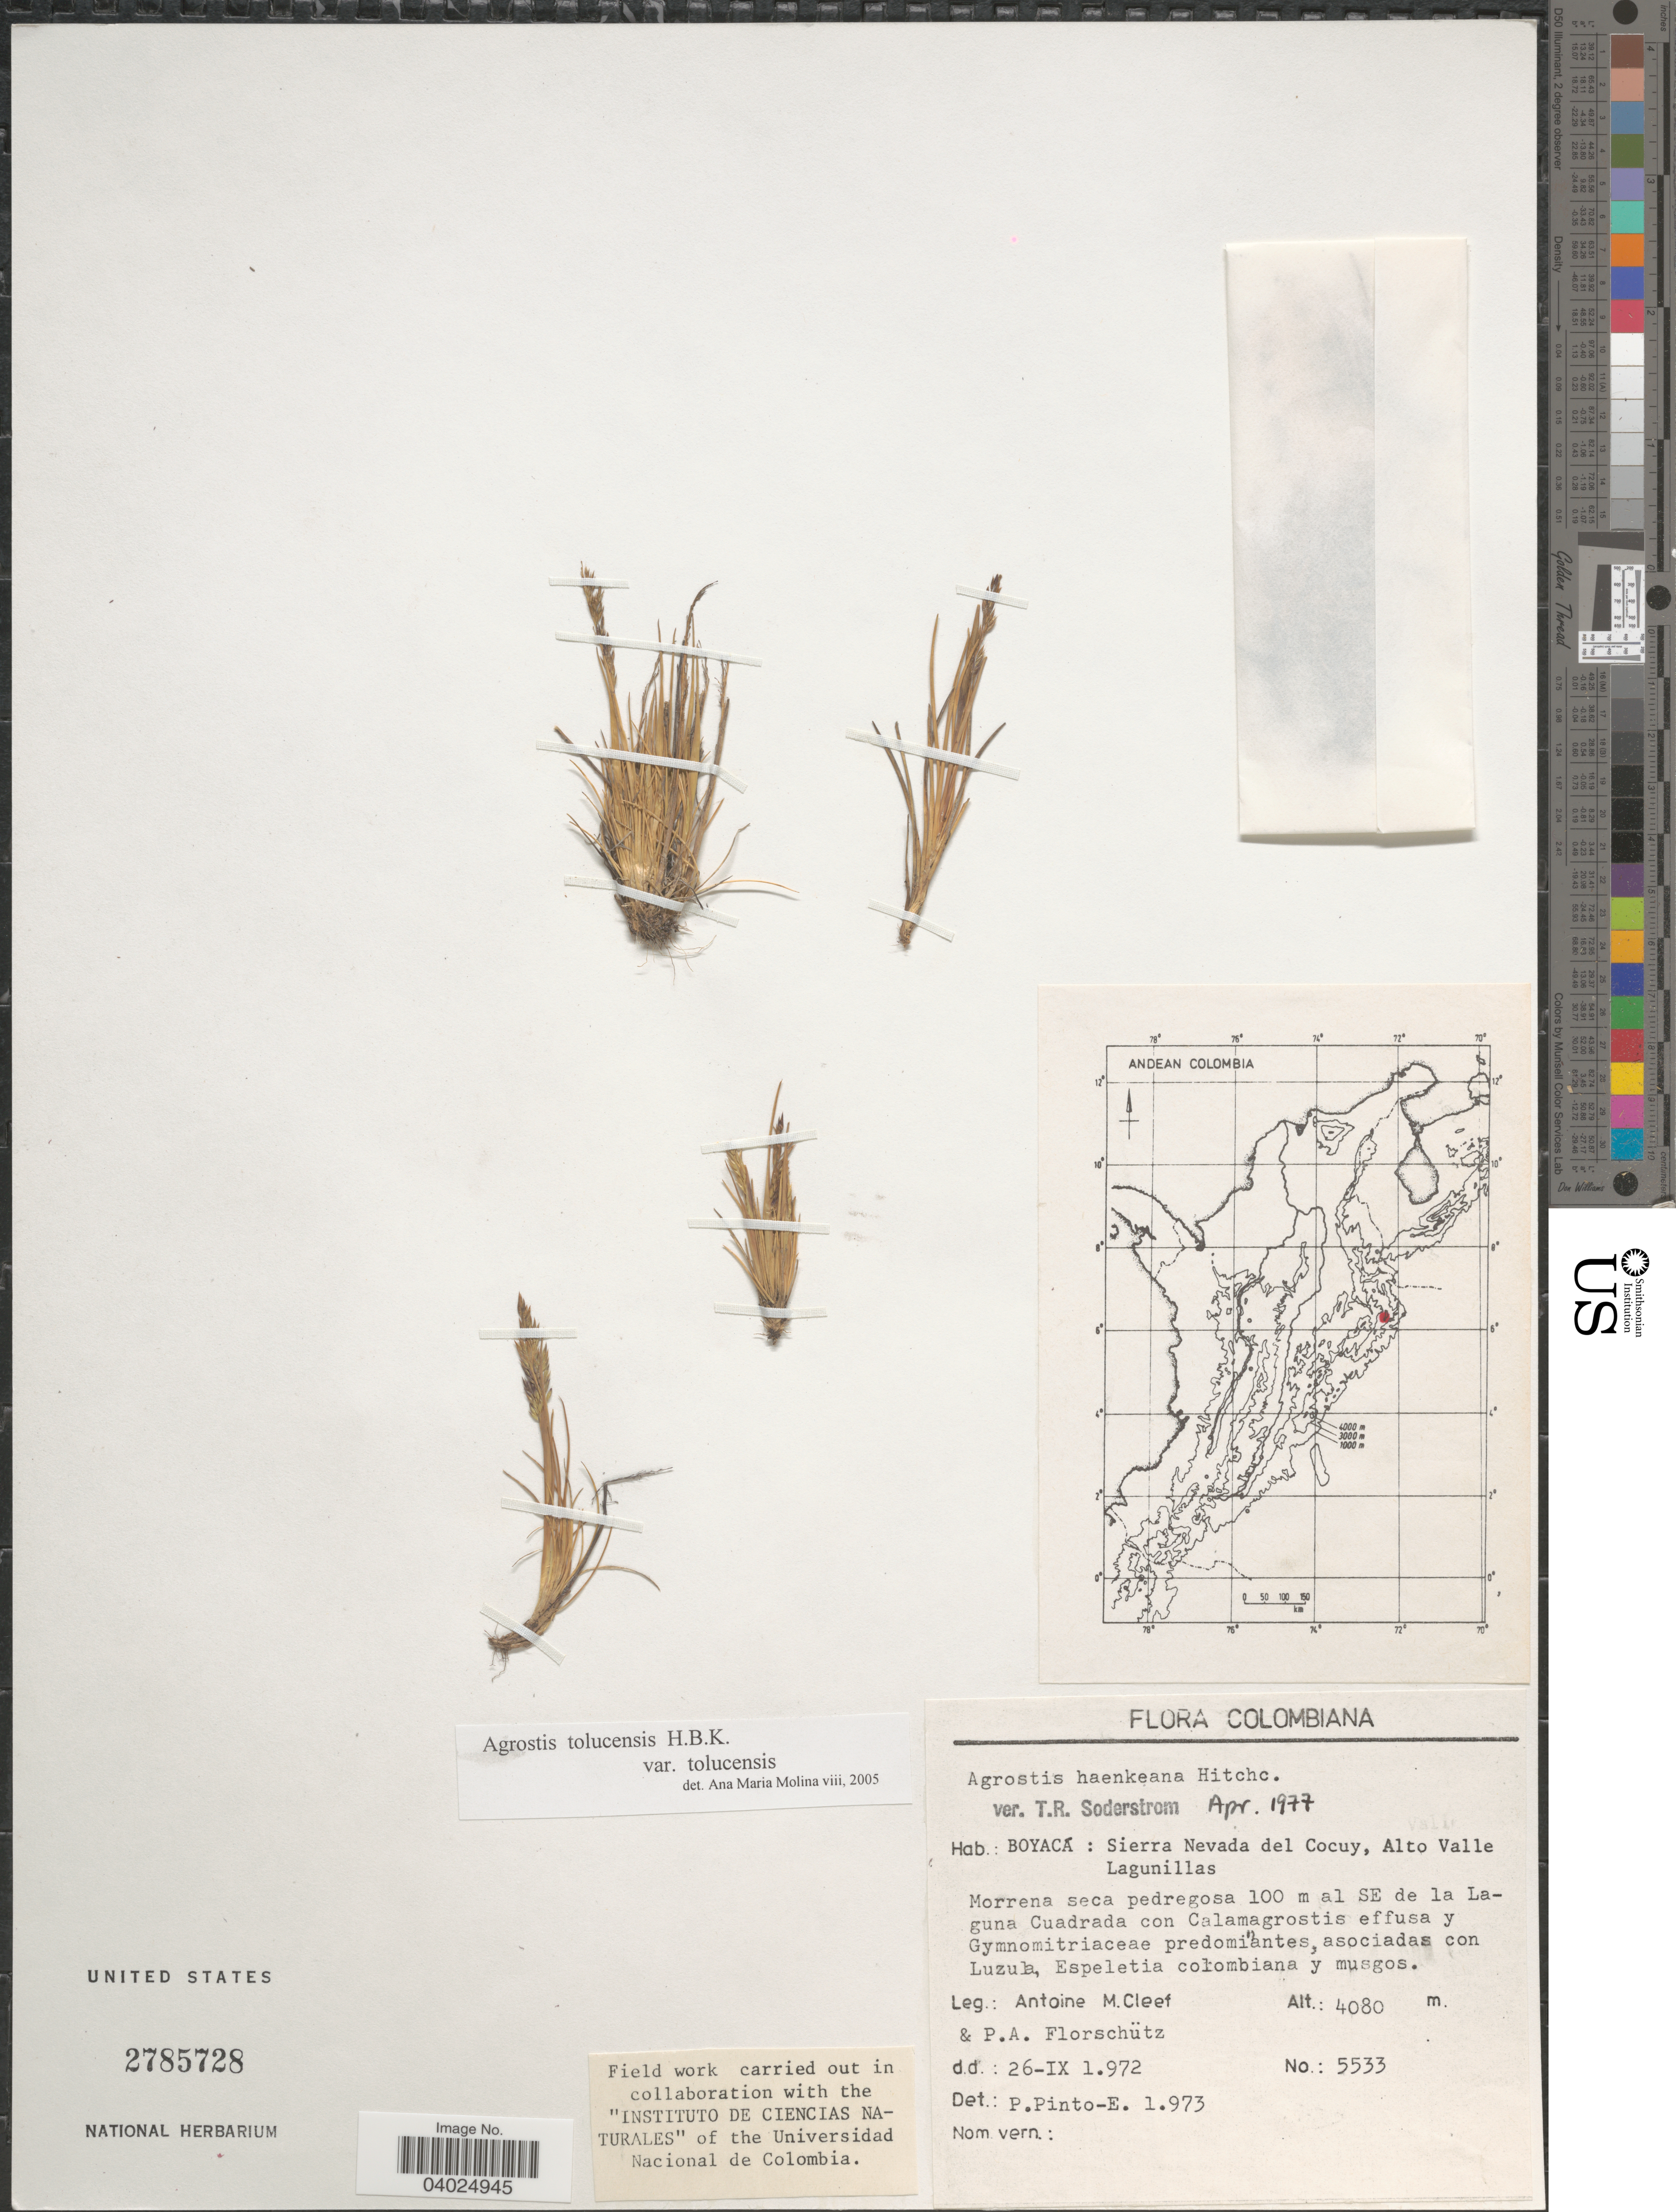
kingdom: Plantae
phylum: Tracheophyta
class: Liliopsida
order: Poales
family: Poaceae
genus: Agrostis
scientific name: Agrostis tolucensis Kunth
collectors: A. M. Cleef & P. Florschütz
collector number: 5533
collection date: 1972-09-26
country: Colombia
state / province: Boyacá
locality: Sierra Nevada del Cocuy, Alto Valle Lagunillas. Morrena seca pedregosa 100 m al SE de la Laguna Cuadrada.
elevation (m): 4080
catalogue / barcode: US 2785728